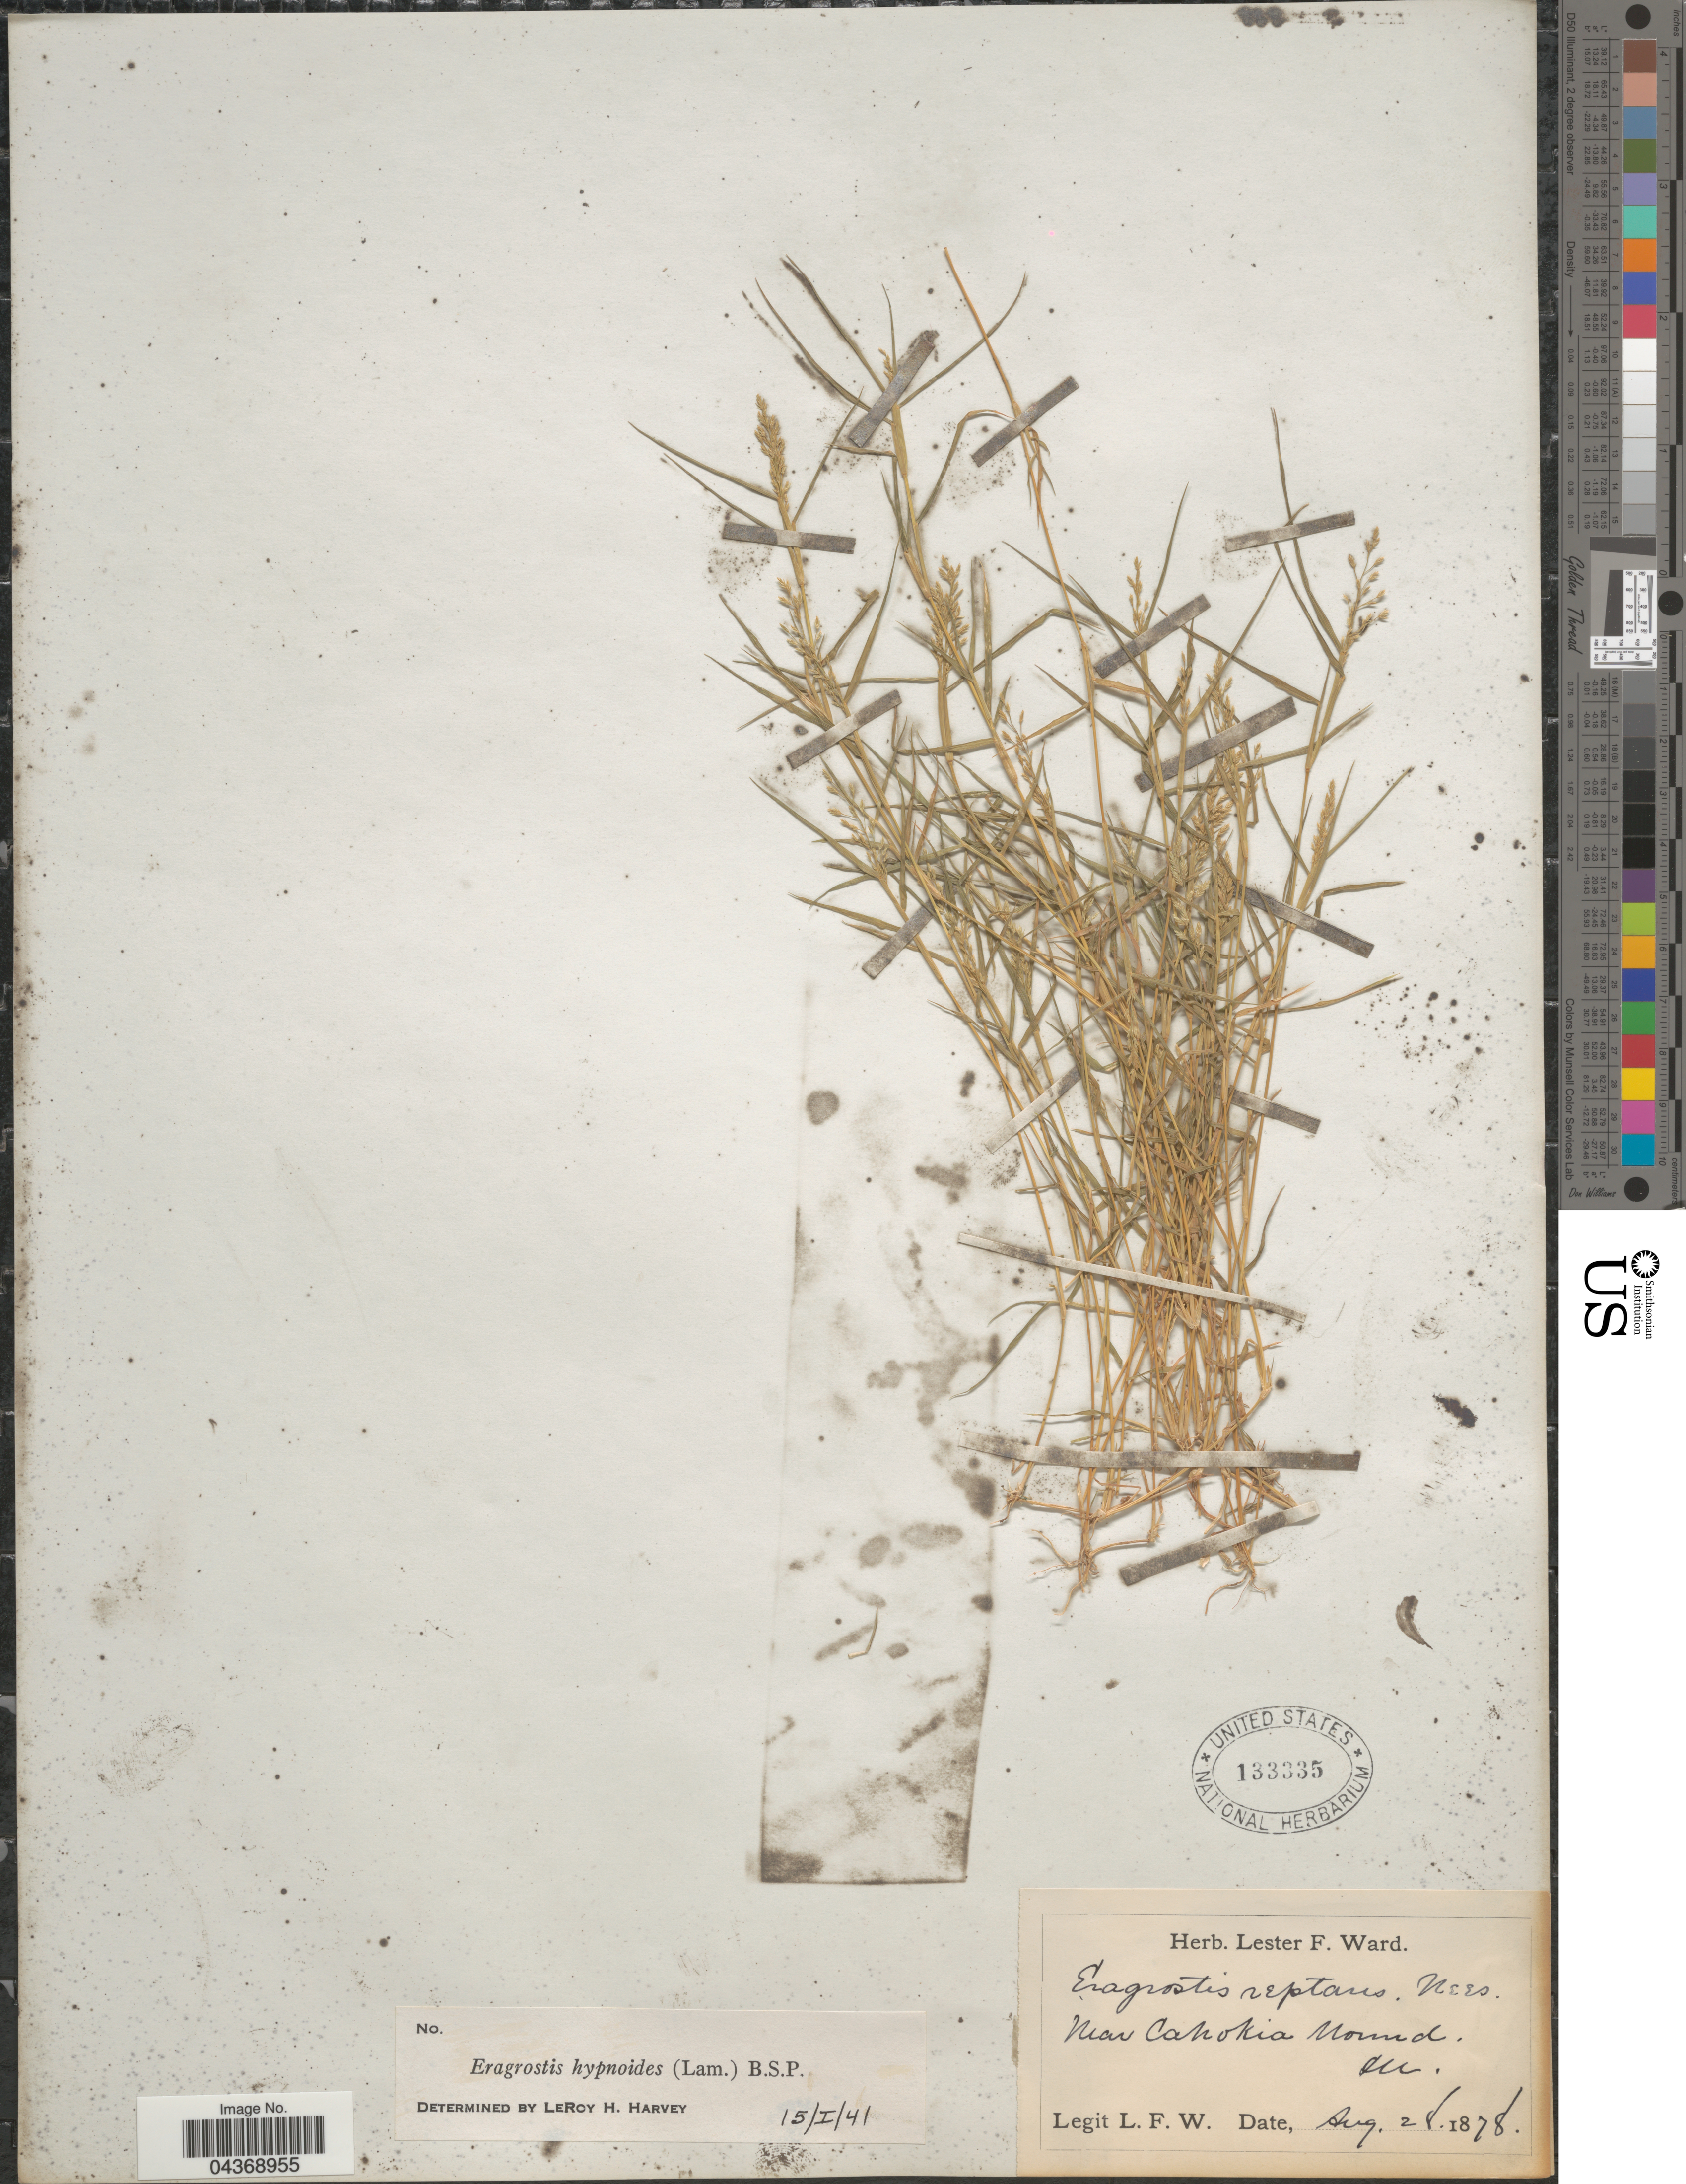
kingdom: Plantae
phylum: Tracheophyta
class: Liliopsida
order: Poales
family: Poaceae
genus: Eragrostis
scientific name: Eragrostis intermedia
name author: Hitchc.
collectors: L. F. Ward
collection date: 1878-08-28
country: United States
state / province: Illinois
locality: Near Cahokia Mound.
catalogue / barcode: US 133335